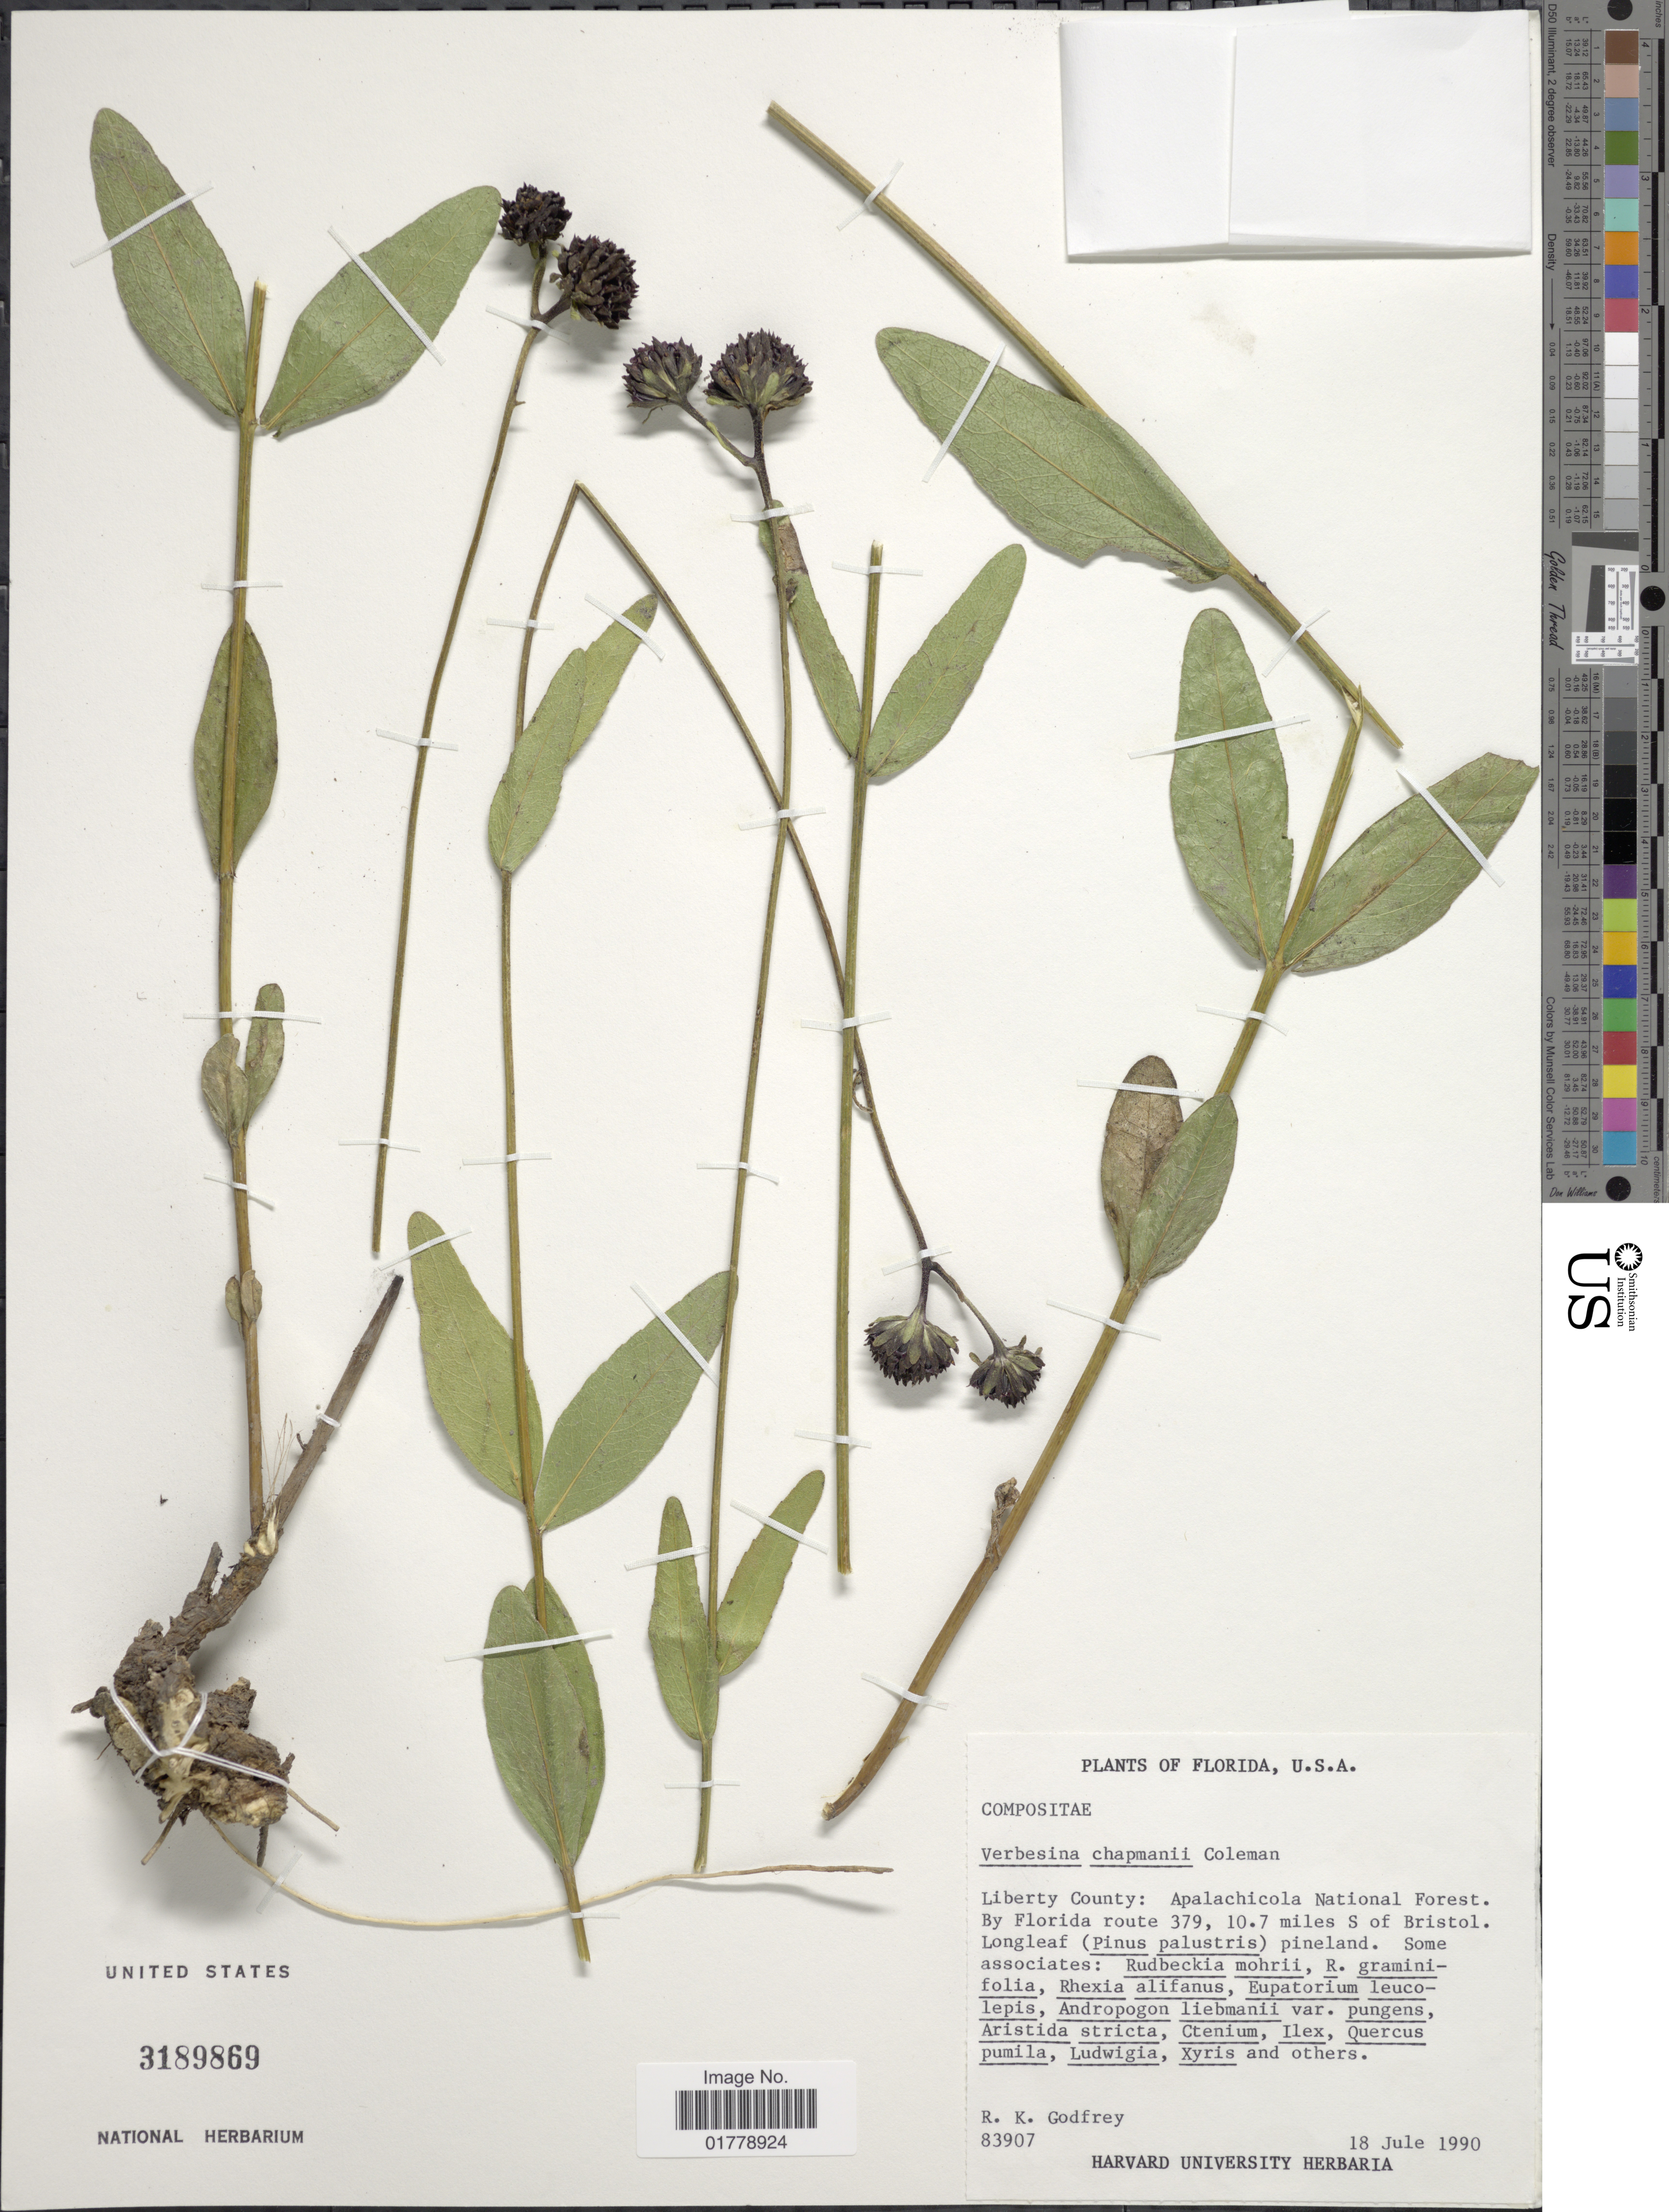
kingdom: Plantae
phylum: Tracheophyta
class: Magnoliopsida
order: Asterales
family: Asteraceae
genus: Verbesina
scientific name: Verbesina chapmanii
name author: J.R. Coleman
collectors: R. K. Godfrey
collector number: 83907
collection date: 1990-07-18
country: United States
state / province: Florida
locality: Liberty County: Apalachicola National Forest. By Florida route 379, 10.7 miles S of Bristol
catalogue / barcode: US 3189869